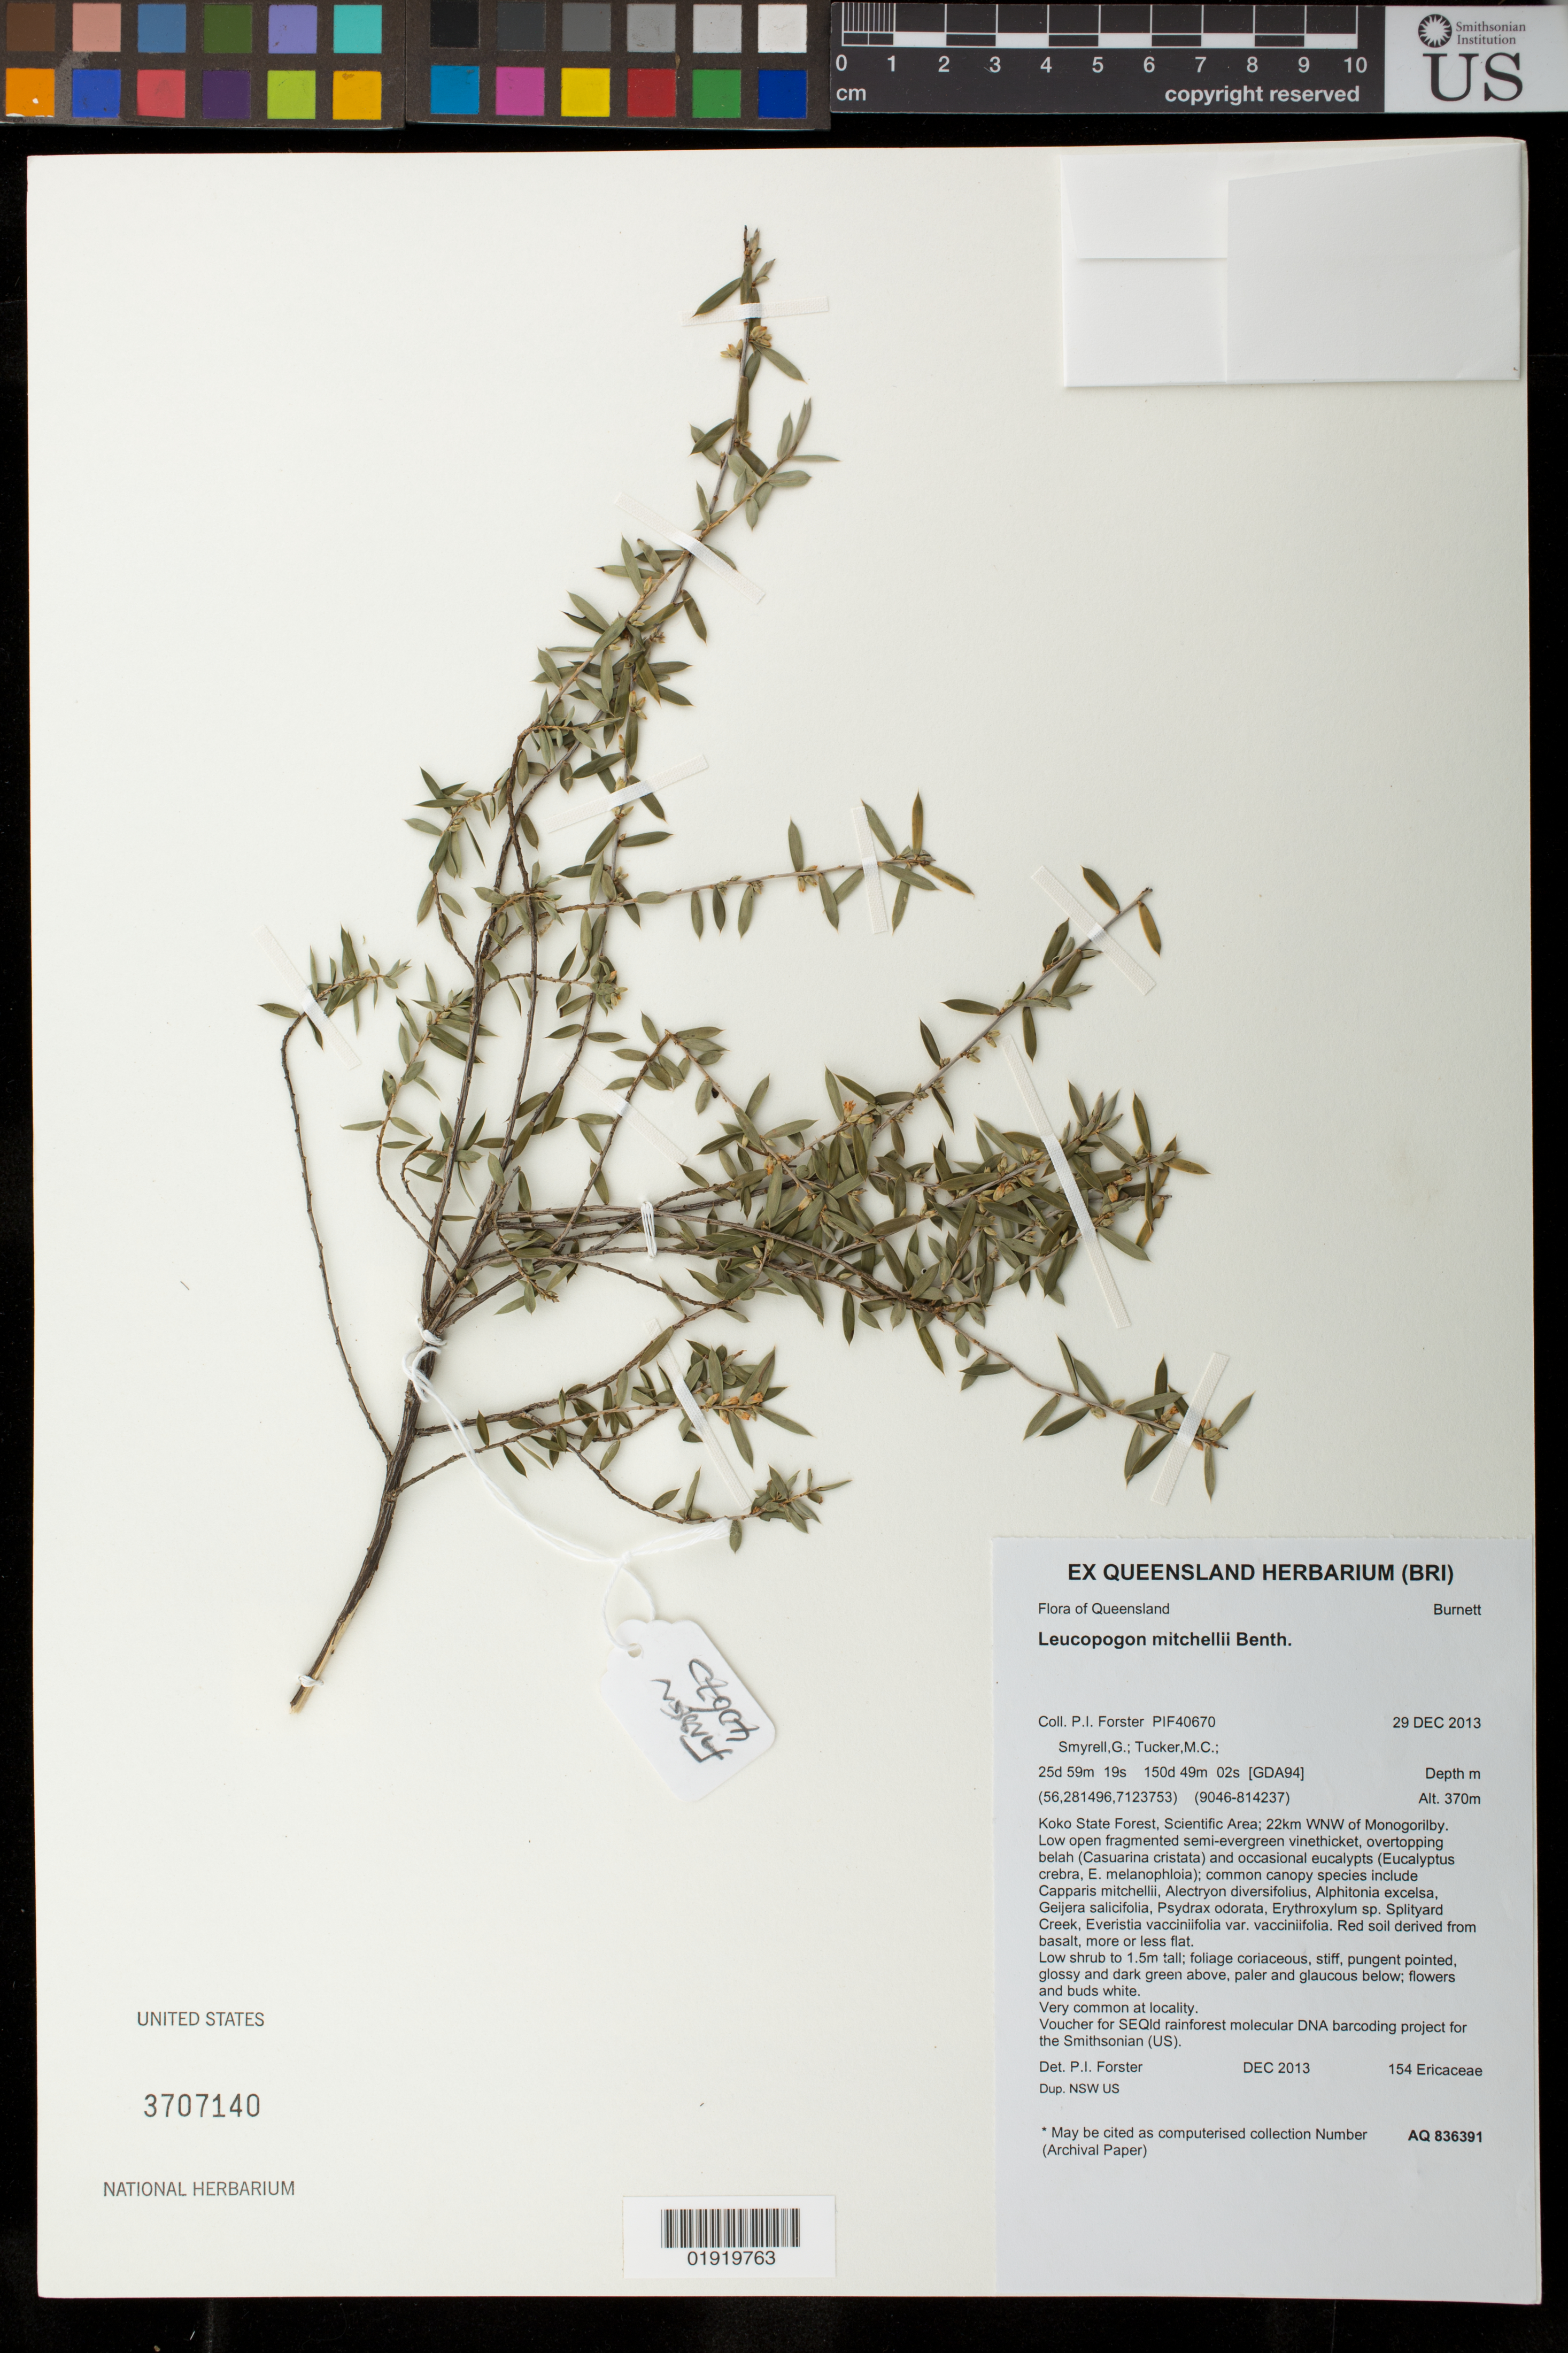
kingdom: Plantae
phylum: Tracheophyta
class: Magnoliopsida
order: Ericales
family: Ericaceae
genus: Leucopogon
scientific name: Leucopogon mitchellii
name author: Benth.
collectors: P. I. Forster, G. Smyrell & M. Tucker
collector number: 40670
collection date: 2013-12-29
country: Australia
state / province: Queensland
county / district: Burnett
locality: Koko State Forest, Scientific Area; 22 km WNW of Monogorilby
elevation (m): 370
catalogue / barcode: US 3707140